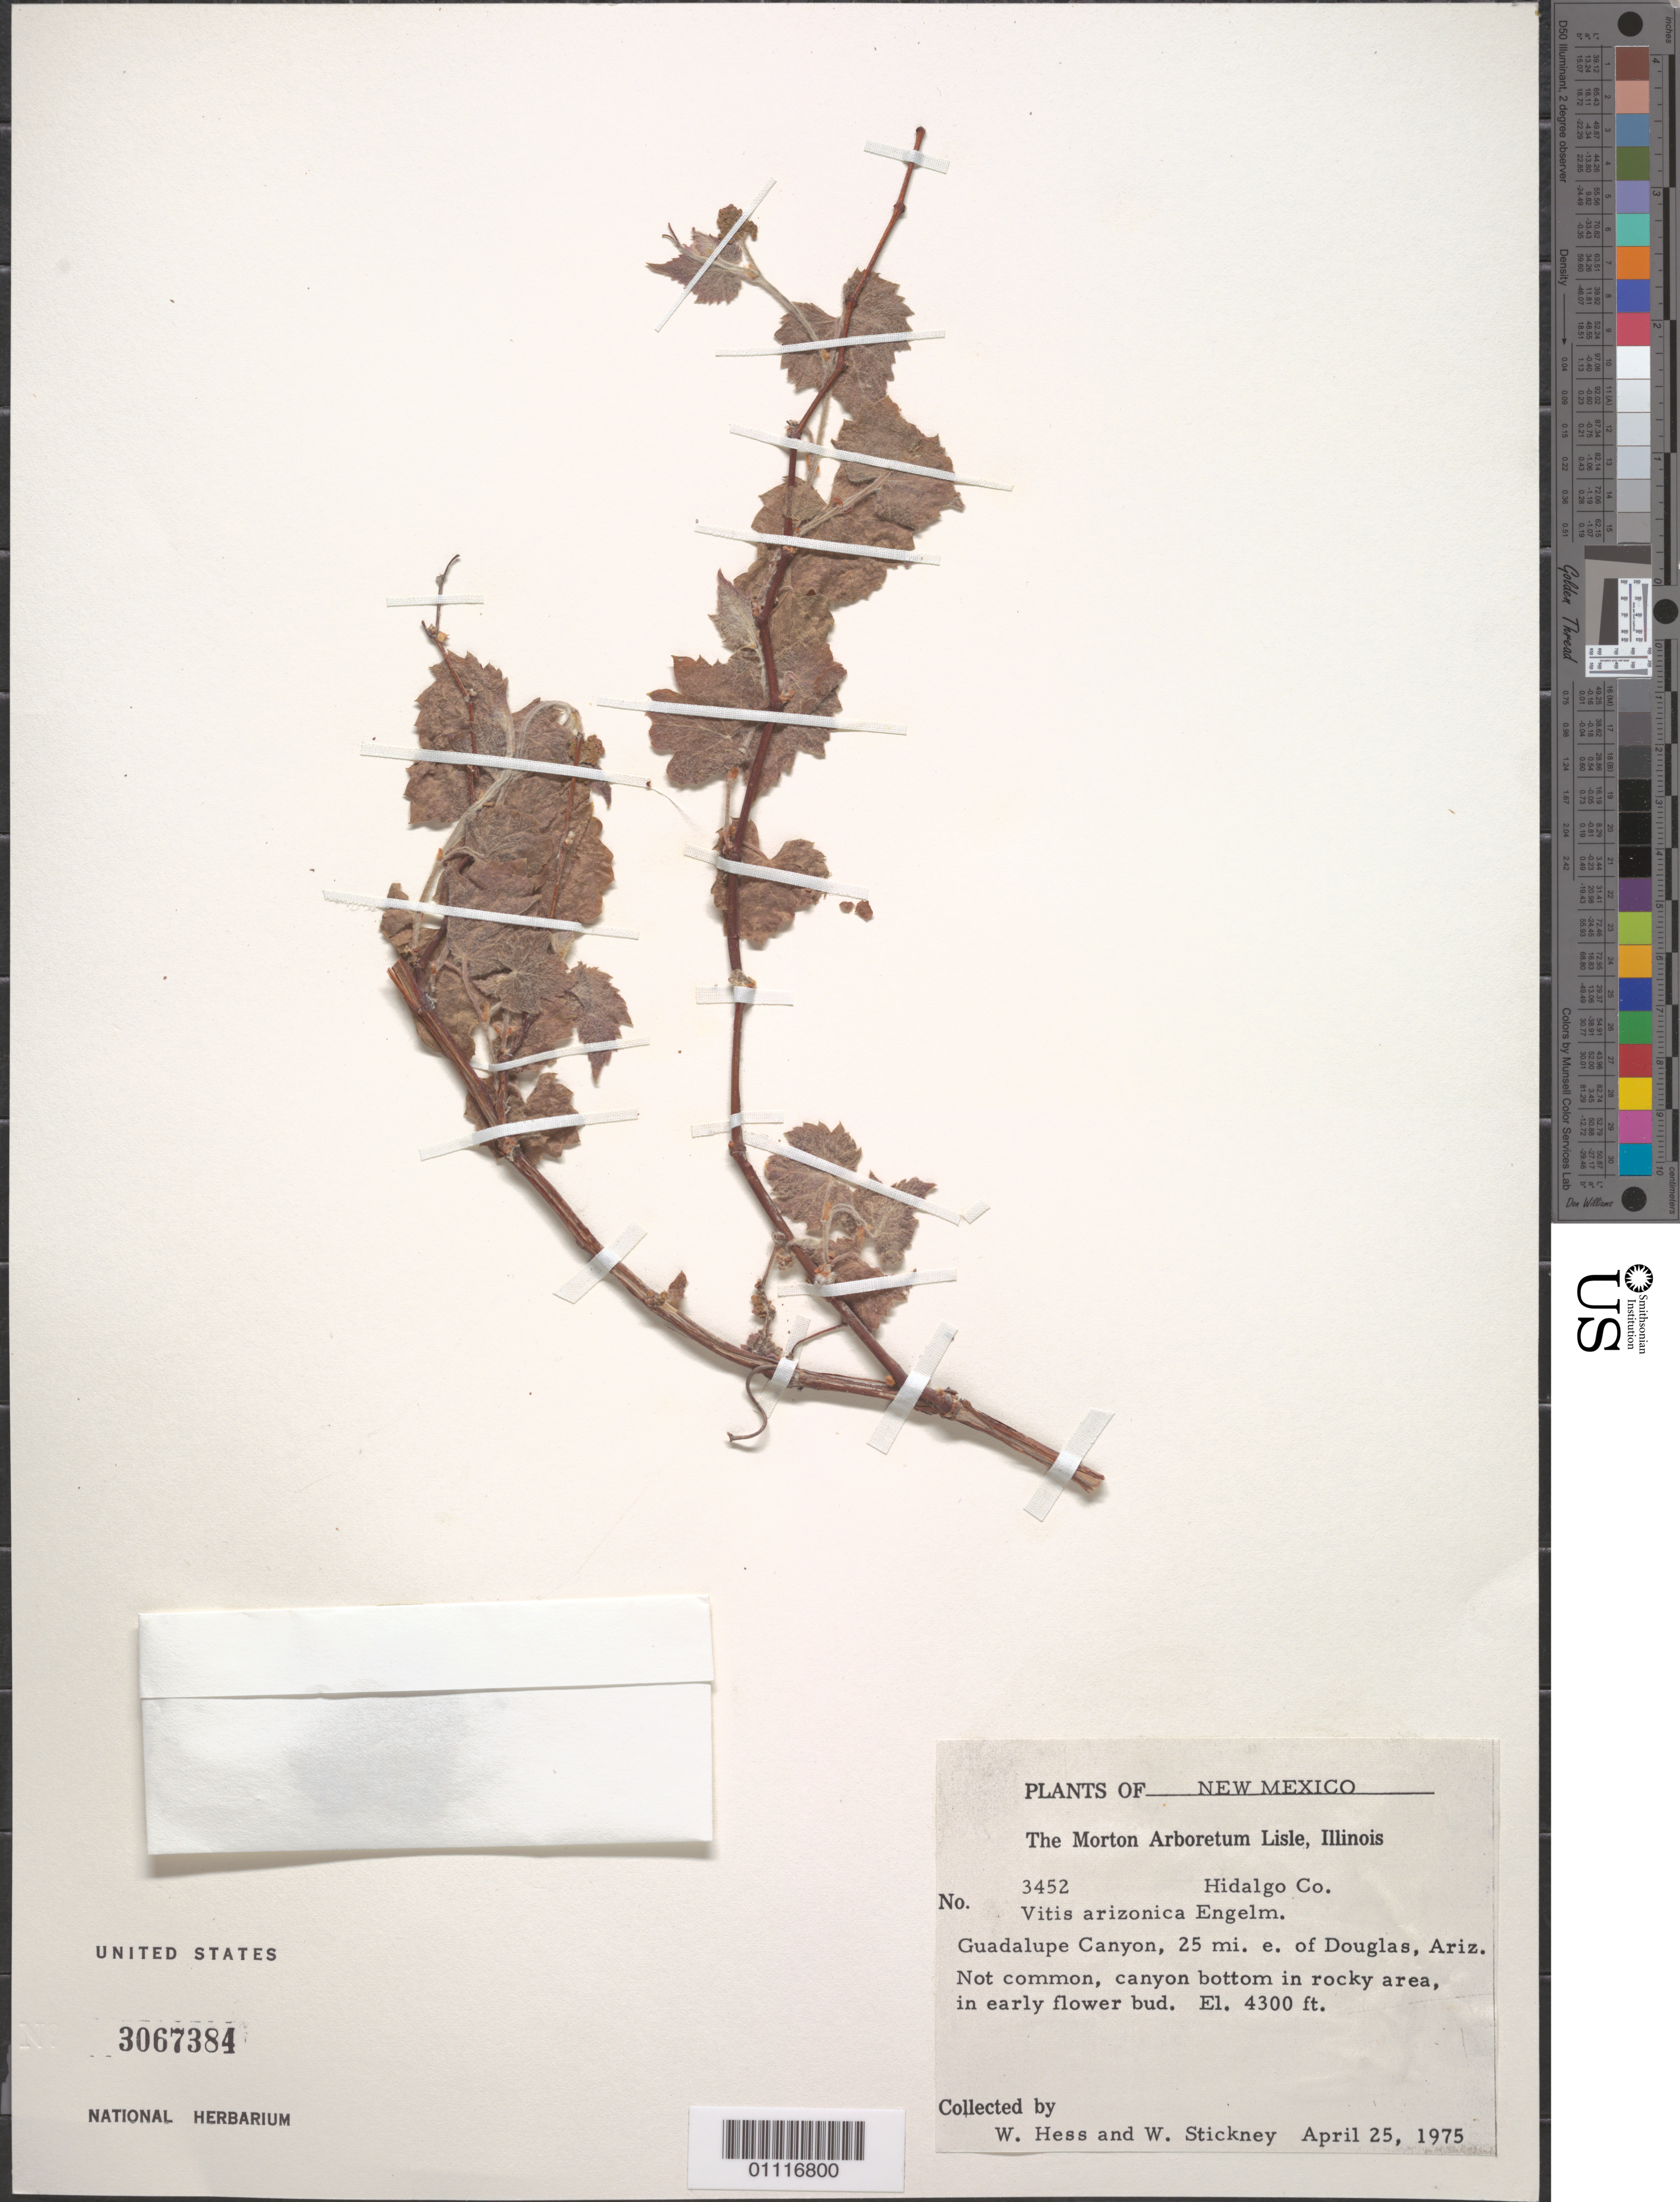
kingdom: Plantae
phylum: Tracheophyta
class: Magnoliopsida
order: Vitales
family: Vitaceae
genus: Vitis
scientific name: Vitis arizonica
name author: Engelm.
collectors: W. Hess & W. Stickney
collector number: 3452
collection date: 1975-04-25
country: United States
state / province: New Mexico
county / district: Hidalgo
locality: Guadalupe Canyon, 25 mi, e. of Douglas, Ariz.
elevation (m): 1311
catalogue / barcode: US 3067384